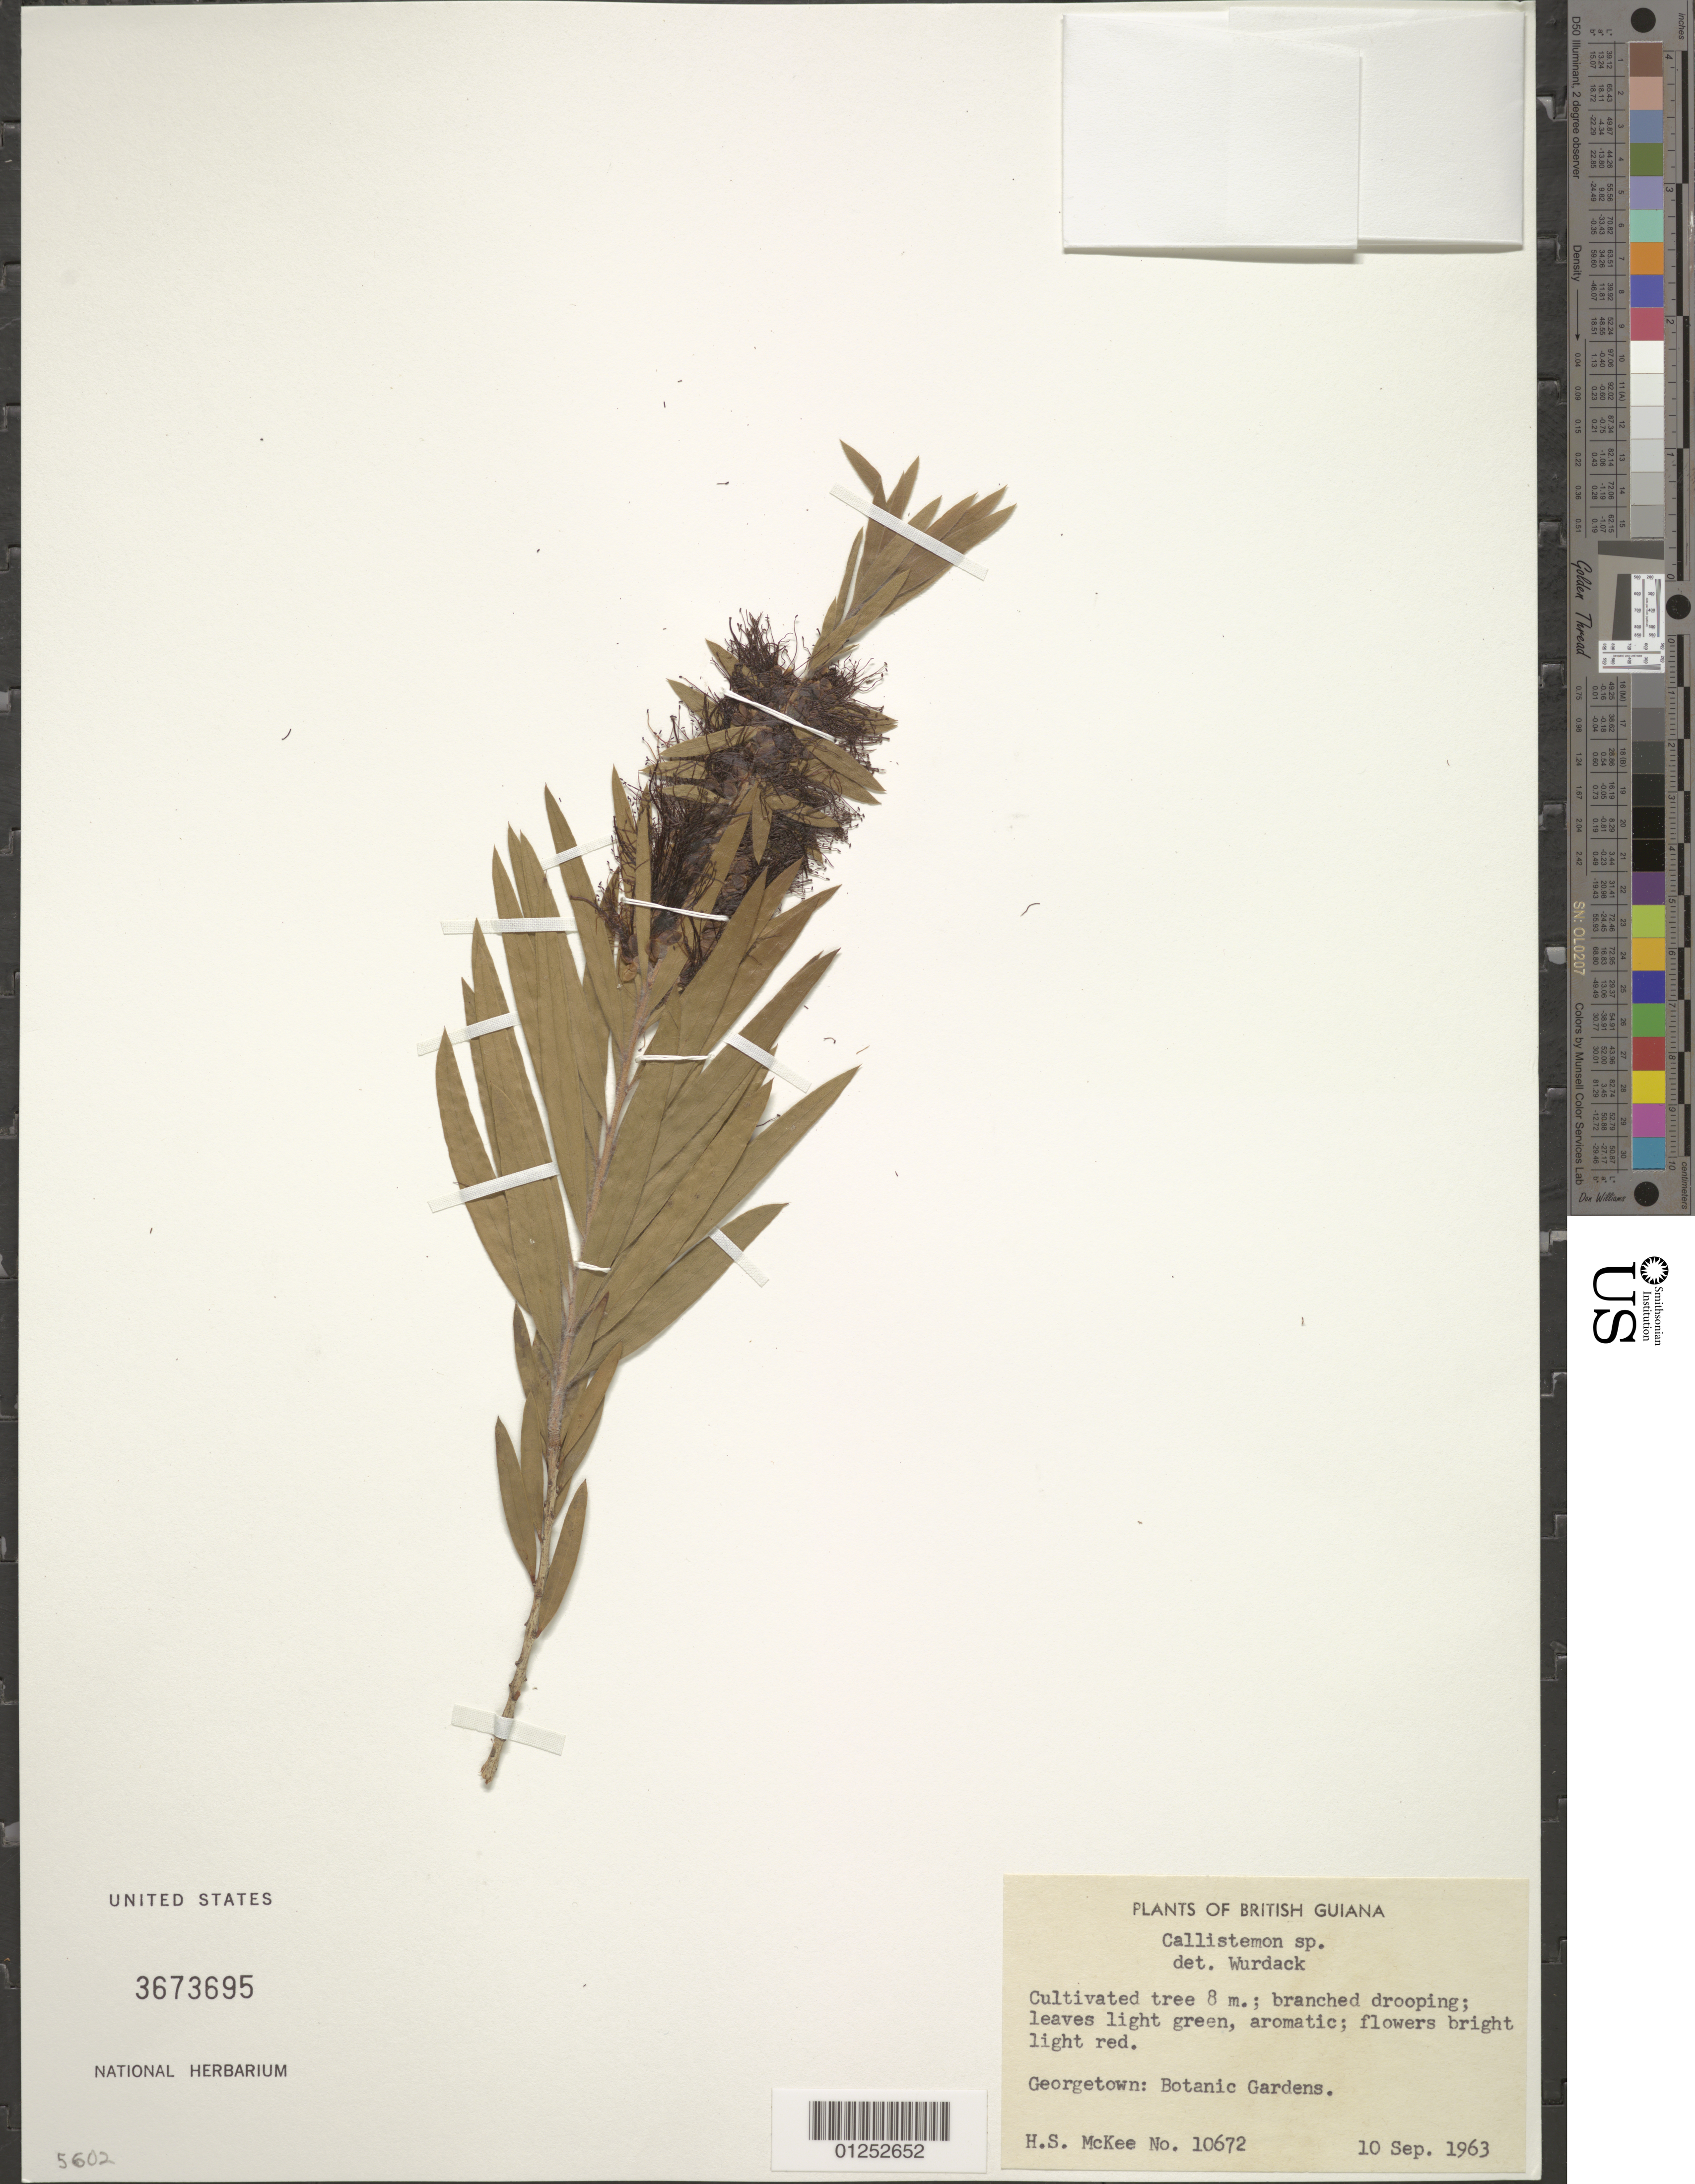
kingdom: Plantae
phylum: Tracheophyta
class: Magnoliopsida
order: Myrtales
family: Myrtaceae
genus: Callistemon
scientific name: Callistemon sp.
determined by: Wurdack, John J., (US), US (UNITED STATES)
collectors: H. S. McKee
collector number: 10672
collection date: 1963-09-10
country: Guyana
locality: Georgetown: Botanic Gardens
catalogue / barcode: US 3673695